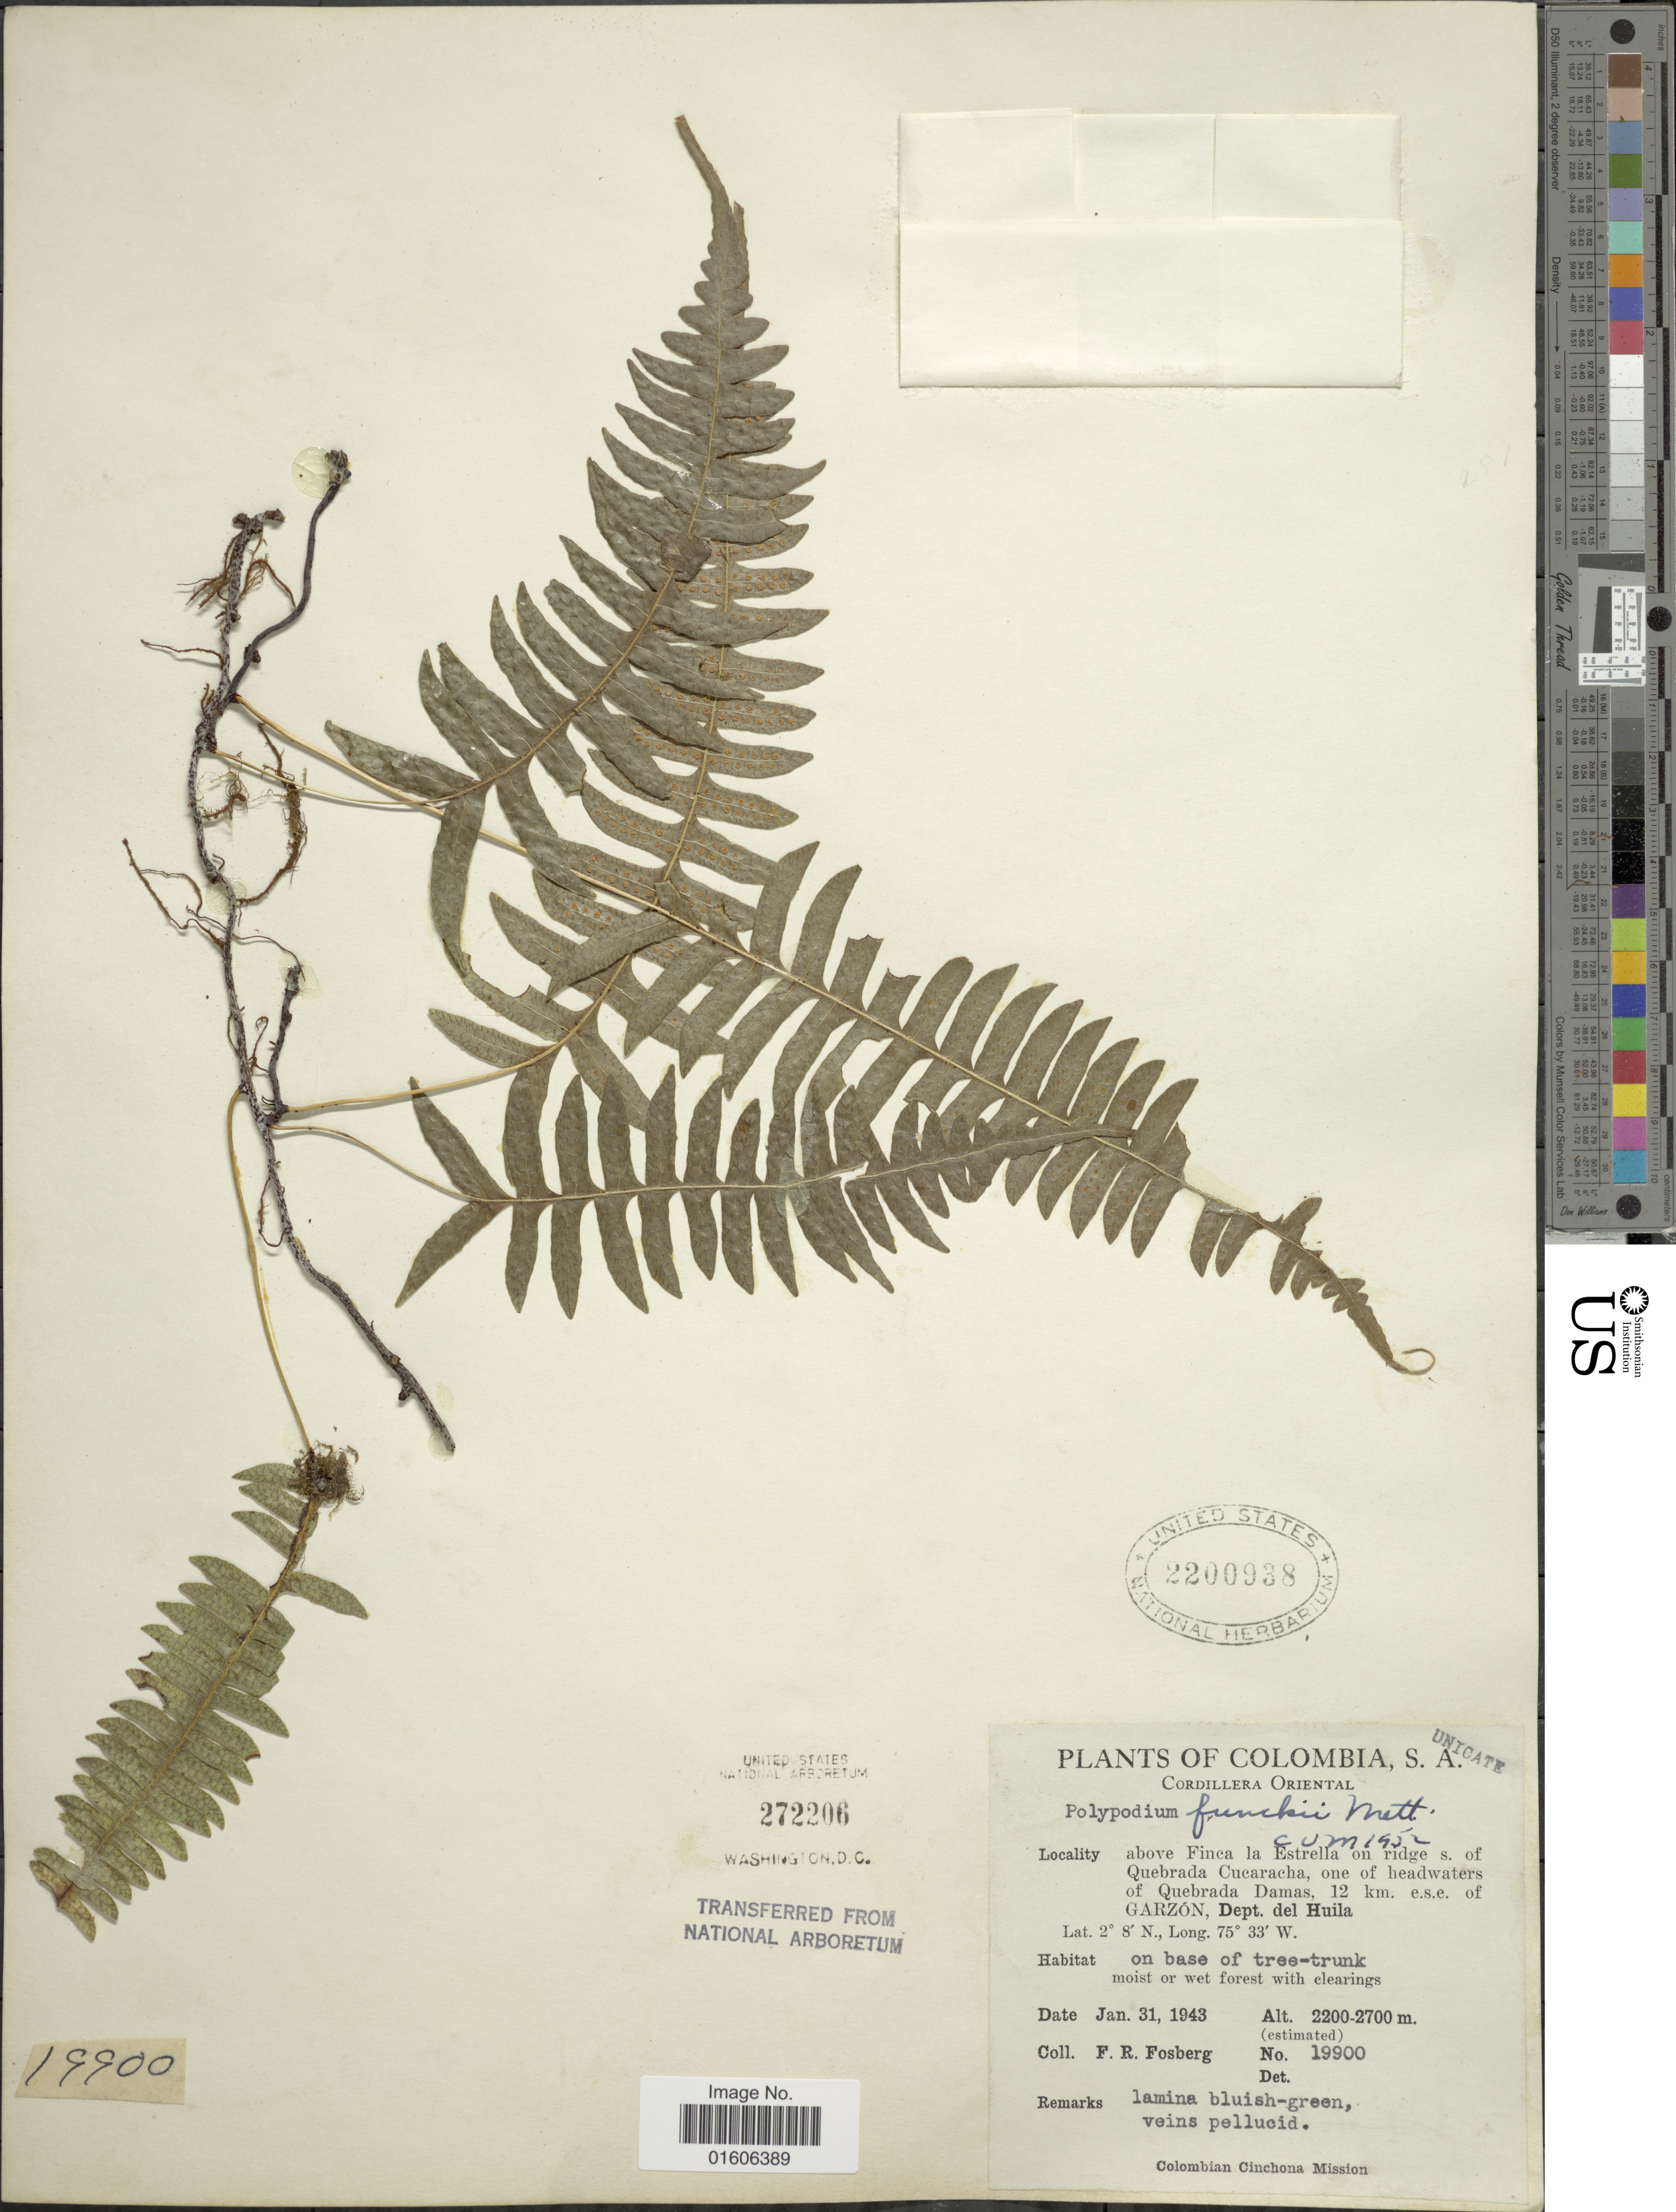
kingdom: Plantae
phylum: Tracheophyta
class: Polypodiopsida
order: Polypodiales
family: Polypodiaceae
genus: Serpocaulon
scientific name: Serpocaulon funckii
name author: (Mett.) A.R. Sm.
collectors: F. R. Fosberg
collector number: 19900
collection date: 1943-01-31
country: Colombia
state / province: Huila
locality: Cordillera Oriental. Above Finca la Estrella on ridge s. of Quebrada Cucaracha, one of headwaters of Quebrada Damas, 12 km. e.s.e. of Garzón, Dept. del Huila.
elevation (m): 2200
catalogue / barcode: US 2200938